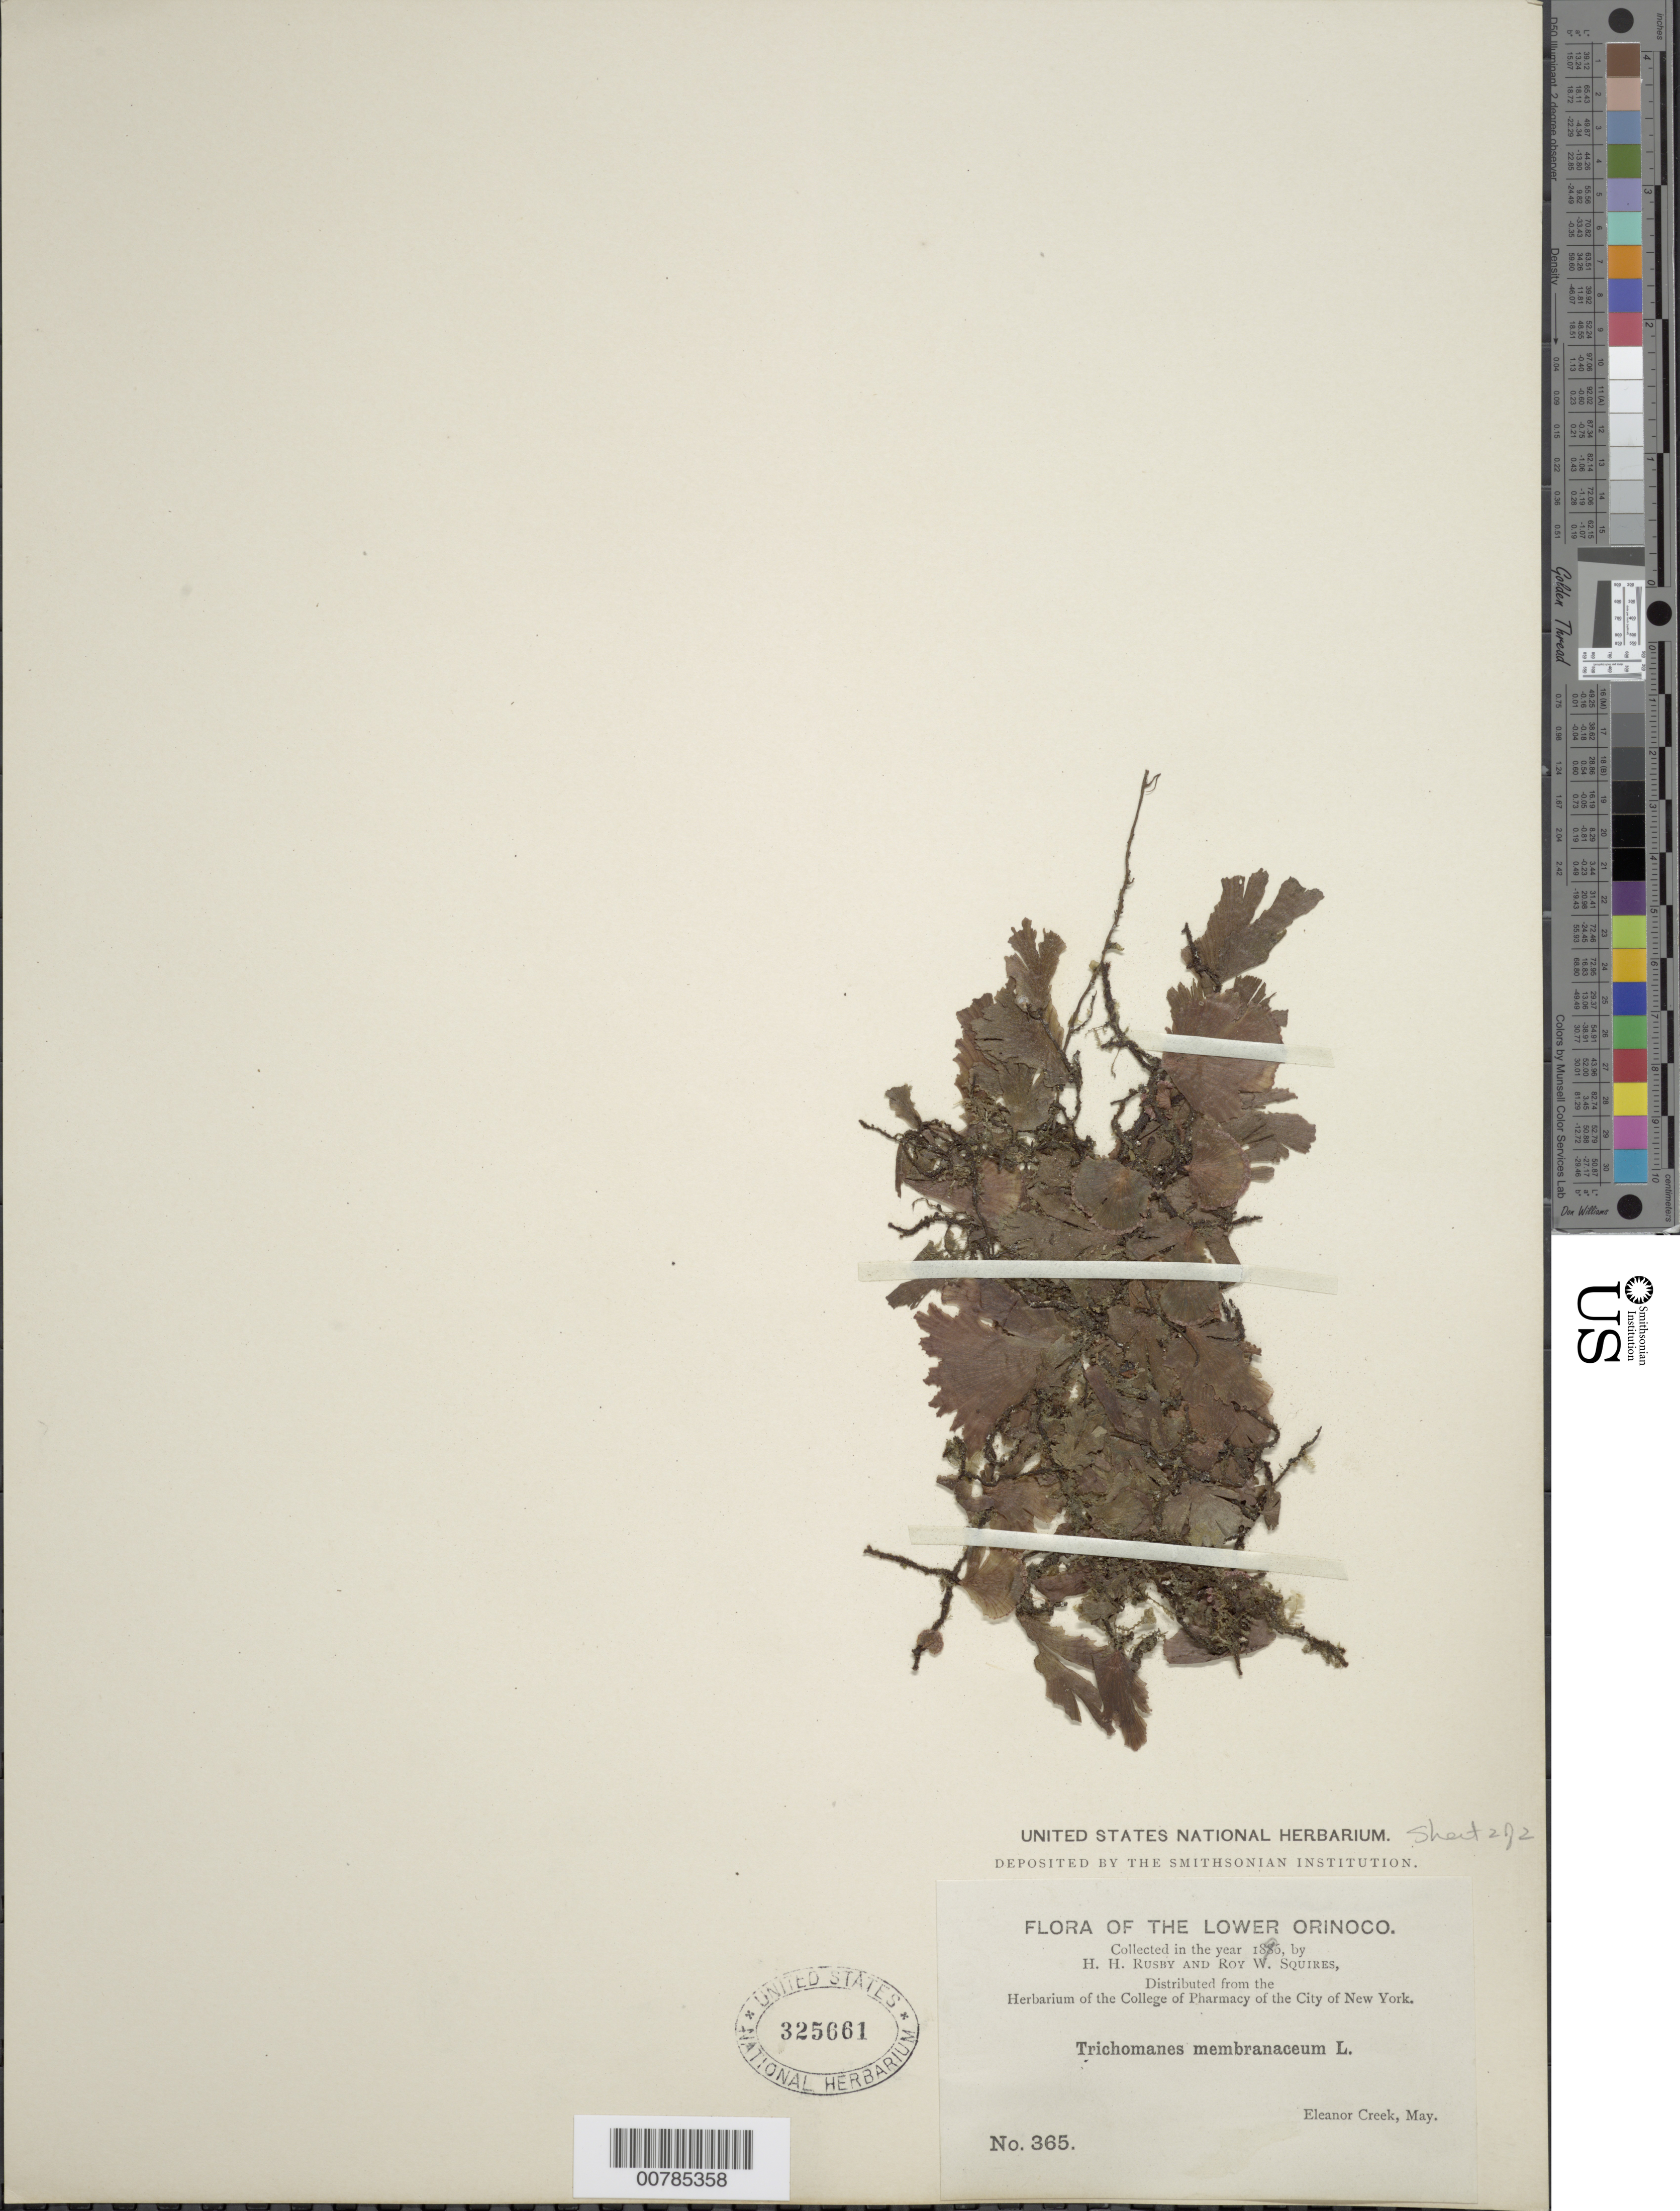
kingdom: Plantae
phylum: Tracheophyta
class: Polypodiopsida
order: Hymenophyllales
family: Hymenophyllaceae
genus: Didymoglossum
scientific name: Didymoglossum membranaceum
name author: (L.) Vareschi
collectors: H. H. Rusby & R. Squires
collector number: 365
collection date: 1896-05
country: Venezuela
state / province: Delta Amacuro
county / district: Antonio Díaz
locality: Lower Orinoco, Eleanor Creek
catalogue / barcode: US 325661